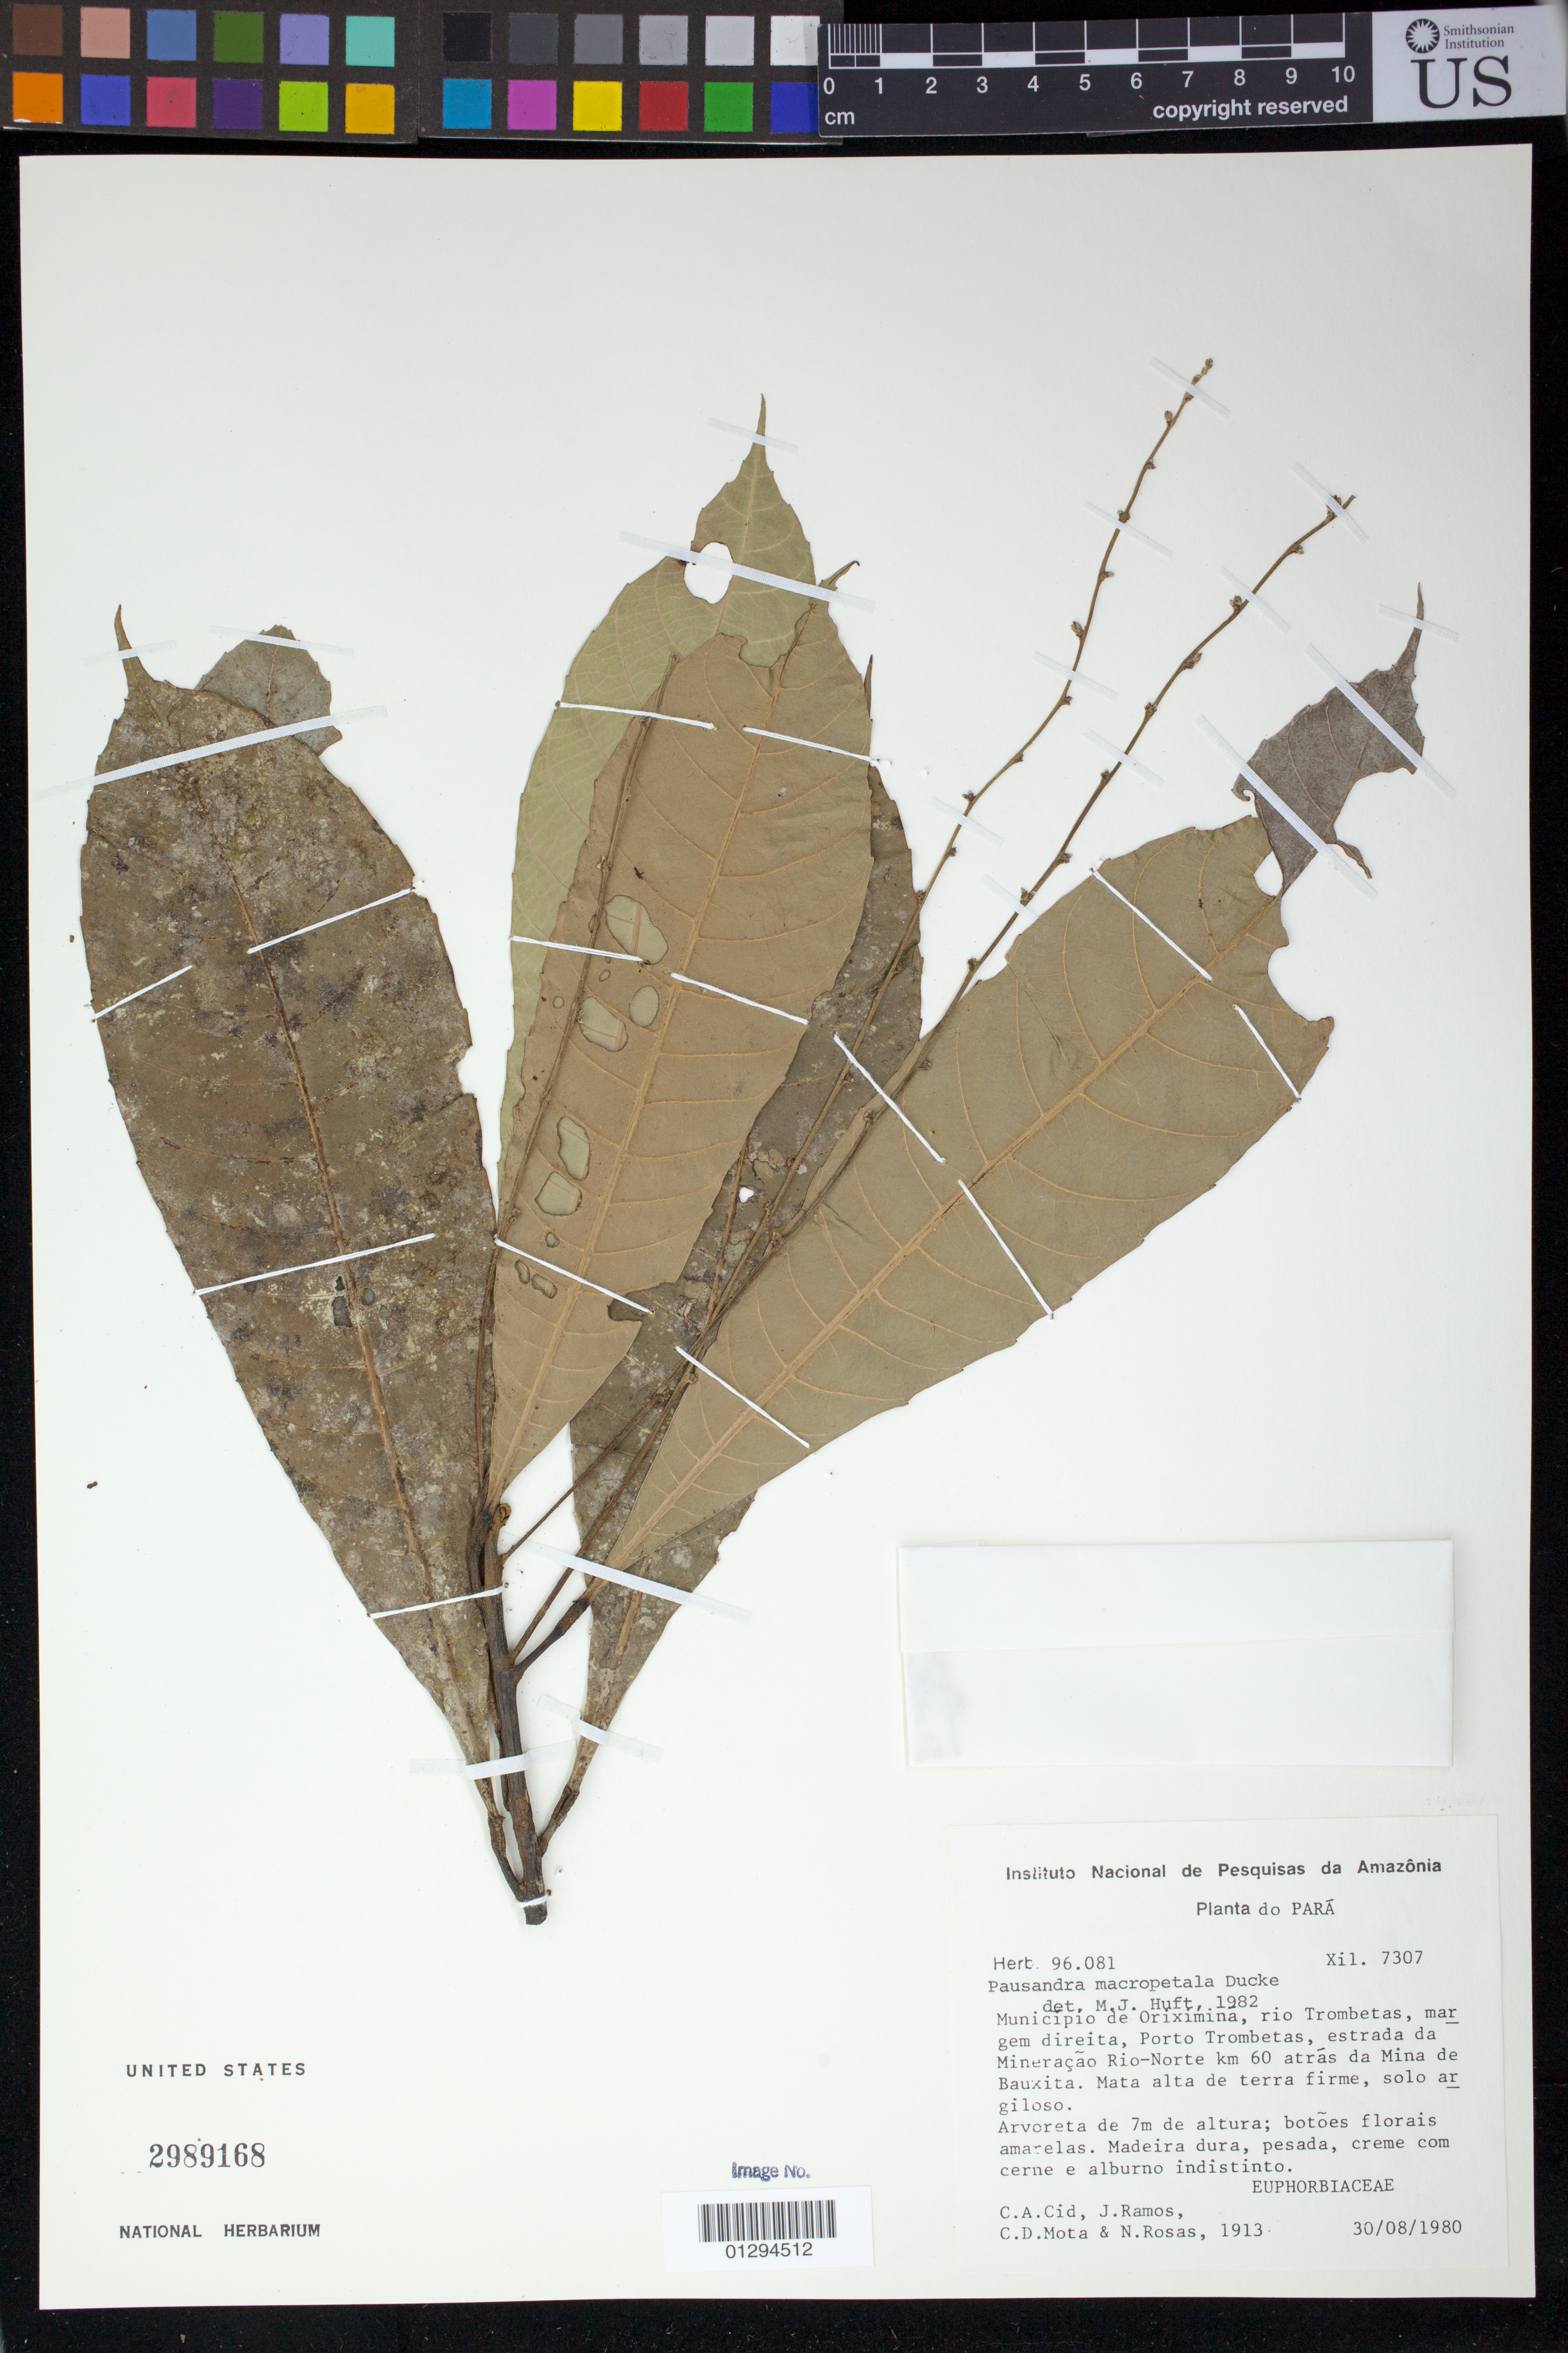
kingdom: Plantae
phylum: Tracheophyta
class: Magnoliopsida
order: Malpighiales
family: Euphorbiaceae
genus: Pausandra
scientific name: Pausandra macropetala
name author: Ducke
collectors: C. A. Cid Ferreira, J. Ramos, C. D. A. Mota & N. Rosas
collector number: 1913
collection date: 1980-08-30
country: Brazil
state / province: Para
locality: Municipio de Oriximina, rio Trombetas, margem direita, Porto Trombetas, Estrada da Mineracao Rio-Norte km 60 atras da Mina de Bauxita.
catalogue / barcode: US 2989168